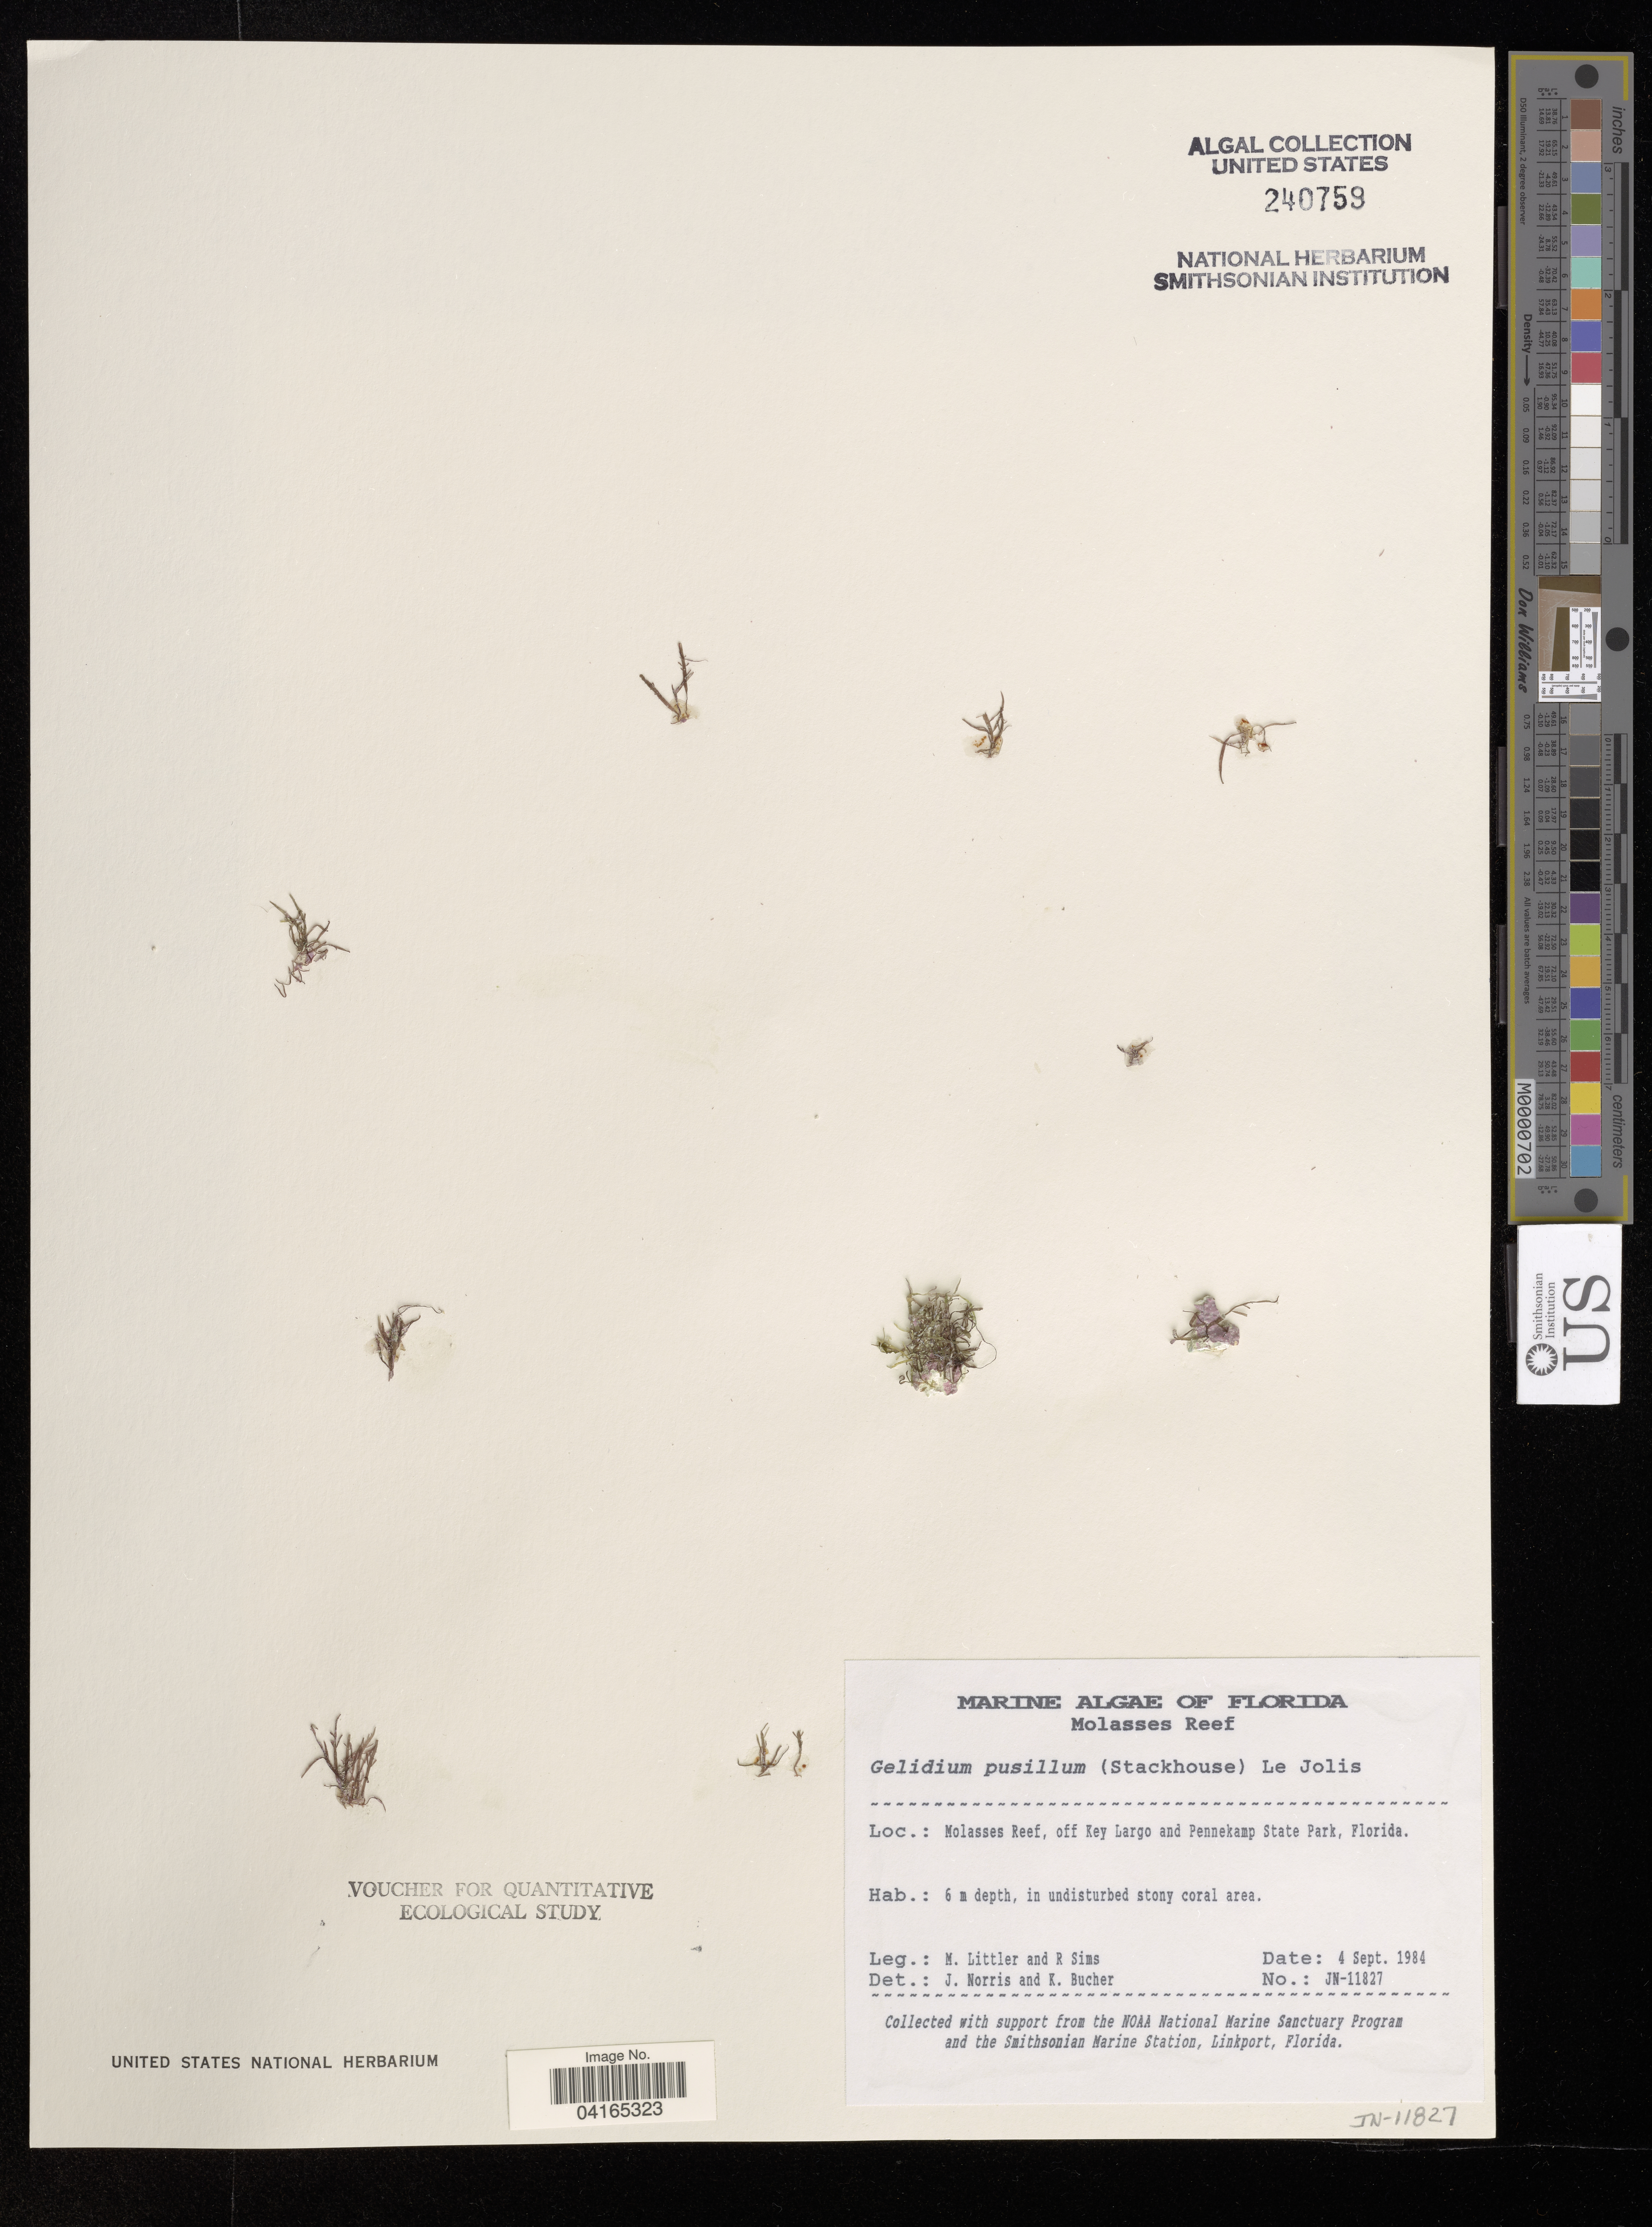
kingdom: Plantae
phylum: Rhodophyta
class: Florideophyceae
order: Gelidiales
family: Gelidiaceae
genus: Gelidium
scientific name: Gelidium pusillum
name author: (Stackh.) Le Jol.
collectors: M. Littler & R. Sims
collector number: JN-11827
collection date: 1984-09-04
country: United States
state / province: Florida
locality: Molasses Reef, off Key Largo and Pennekamp State Park.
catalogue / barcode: US 240759